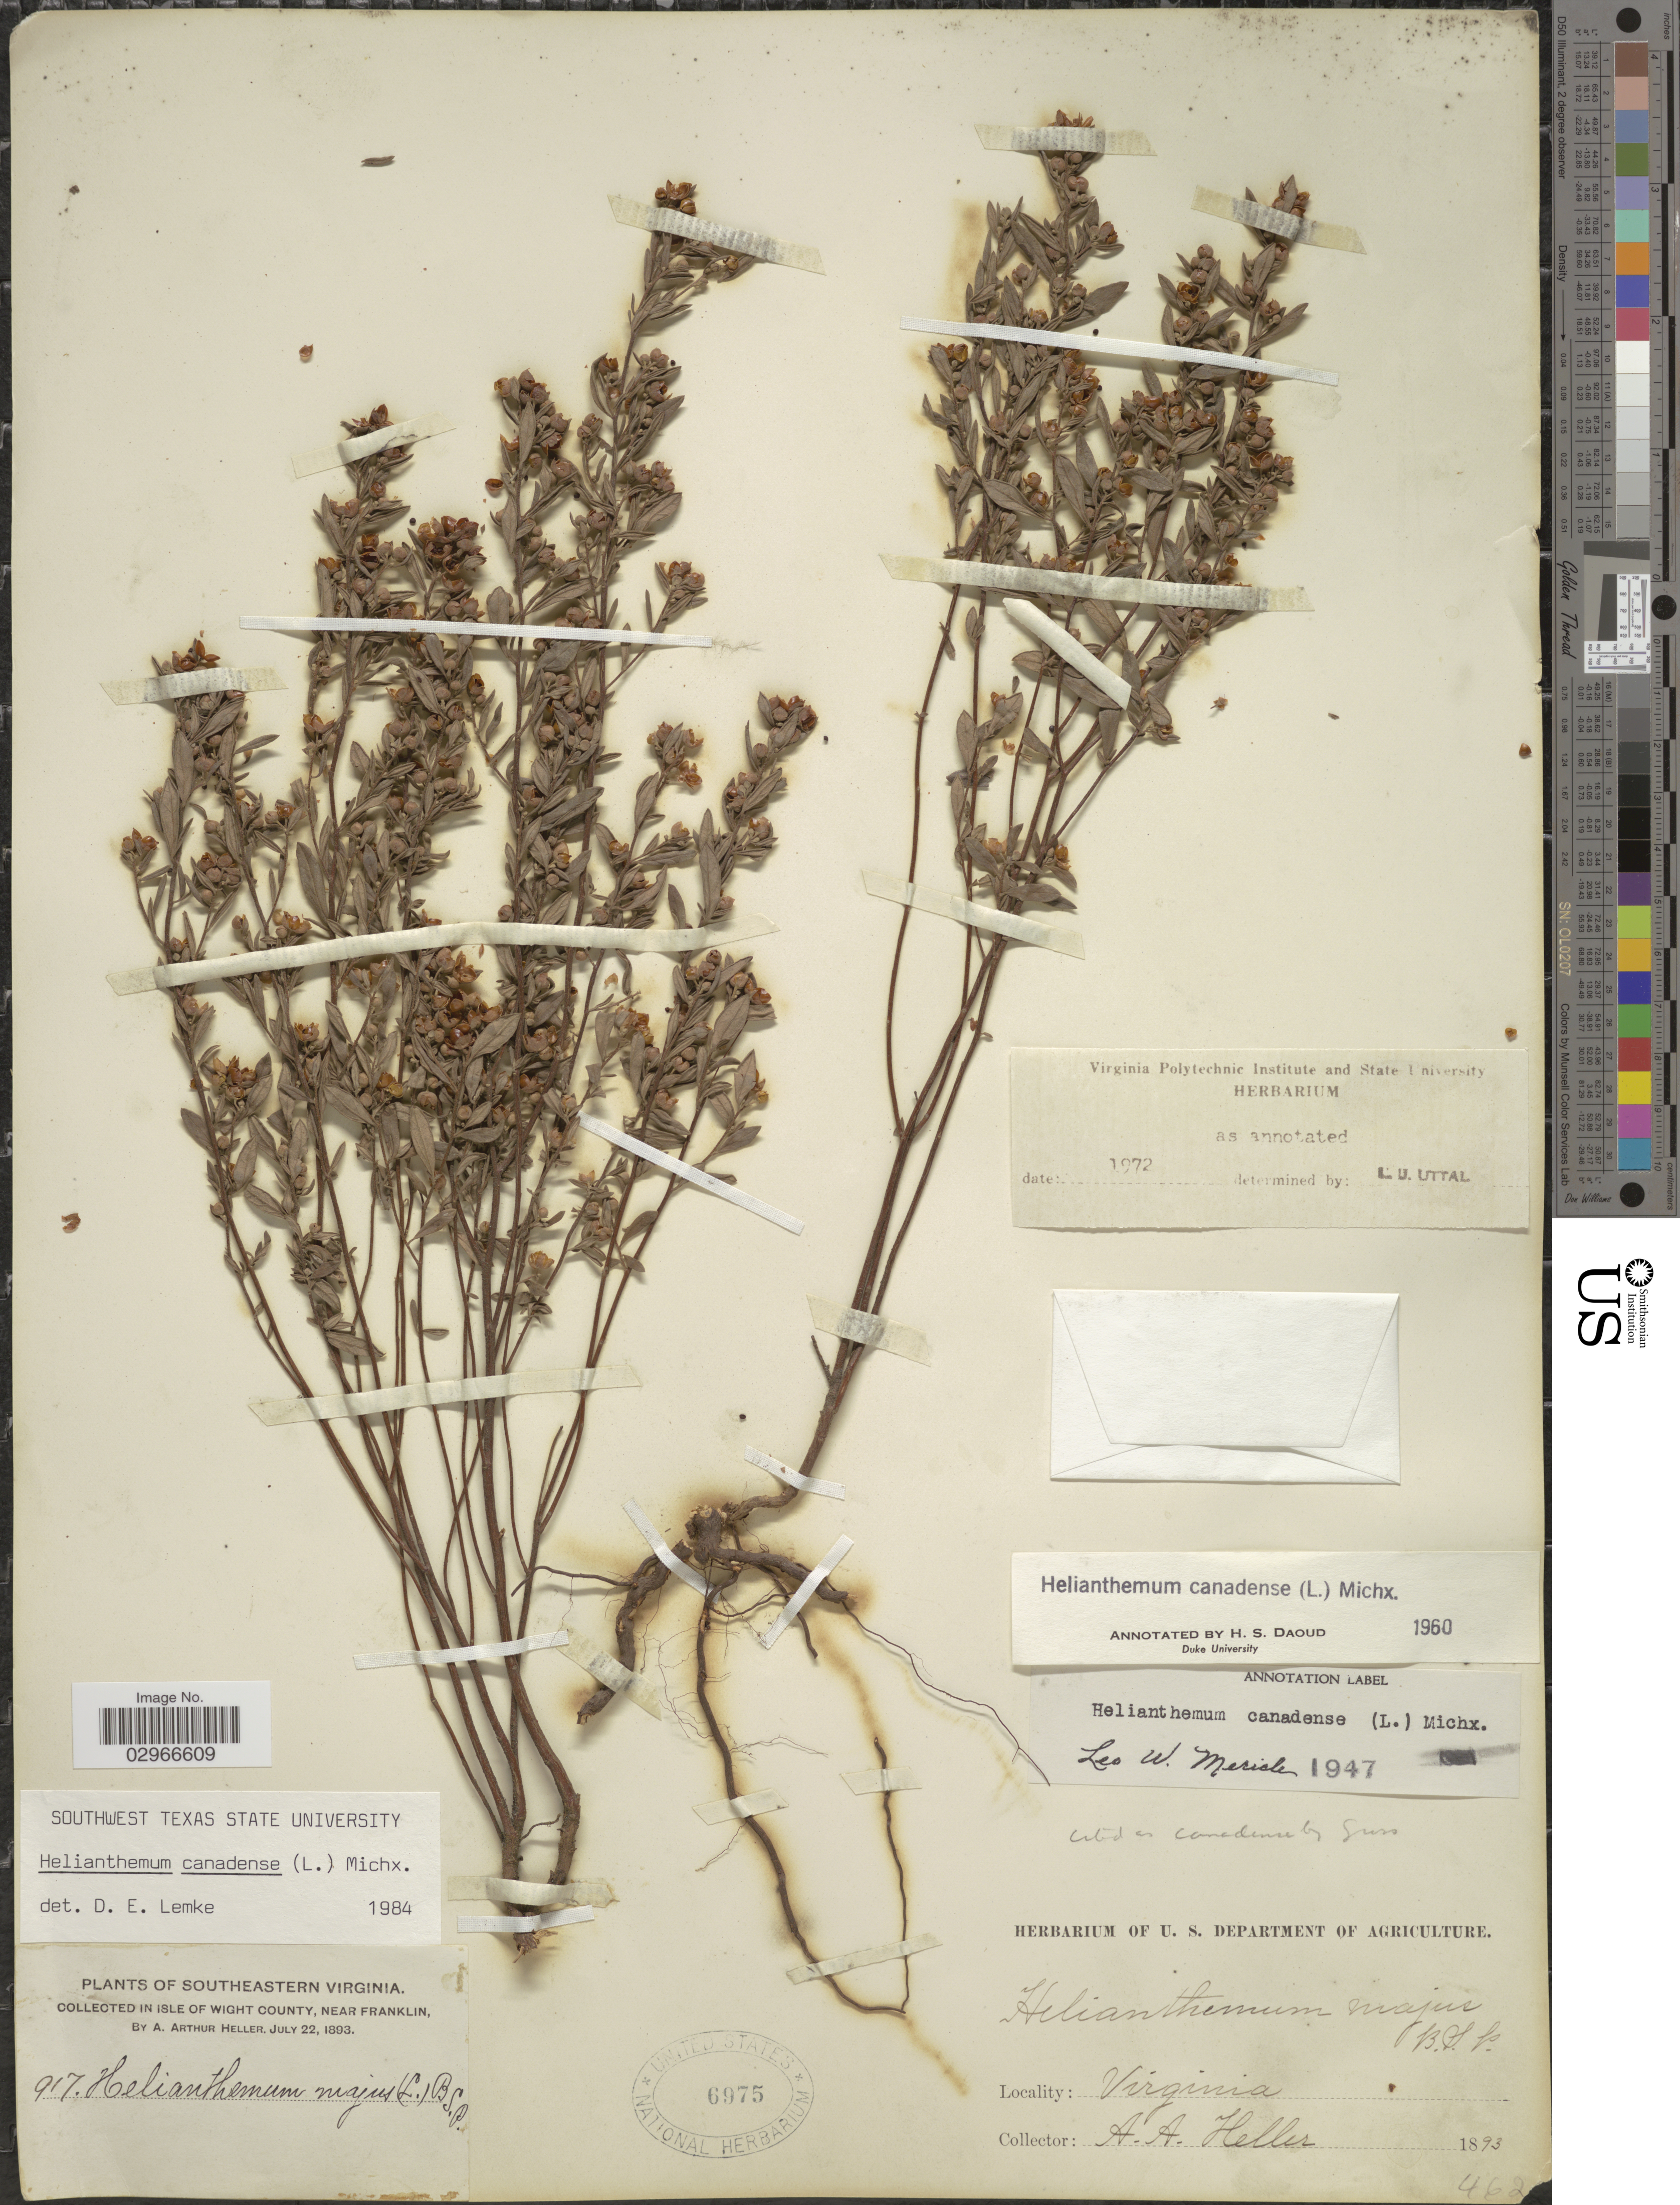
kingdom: Plantae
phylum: Tracheophyta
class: Magnoliopsida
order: Malvales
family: Cistaceae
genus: Helianthemum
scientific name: Helianthemum canadense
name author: (L.) Michx.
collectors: A. A. Heller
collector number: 917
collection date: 1893-07-22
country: United States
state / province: Virginia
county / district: Isle of Wight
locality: Southeastern Virginia, in Isle of Wight County, near Franklin.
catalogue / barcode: US 6975